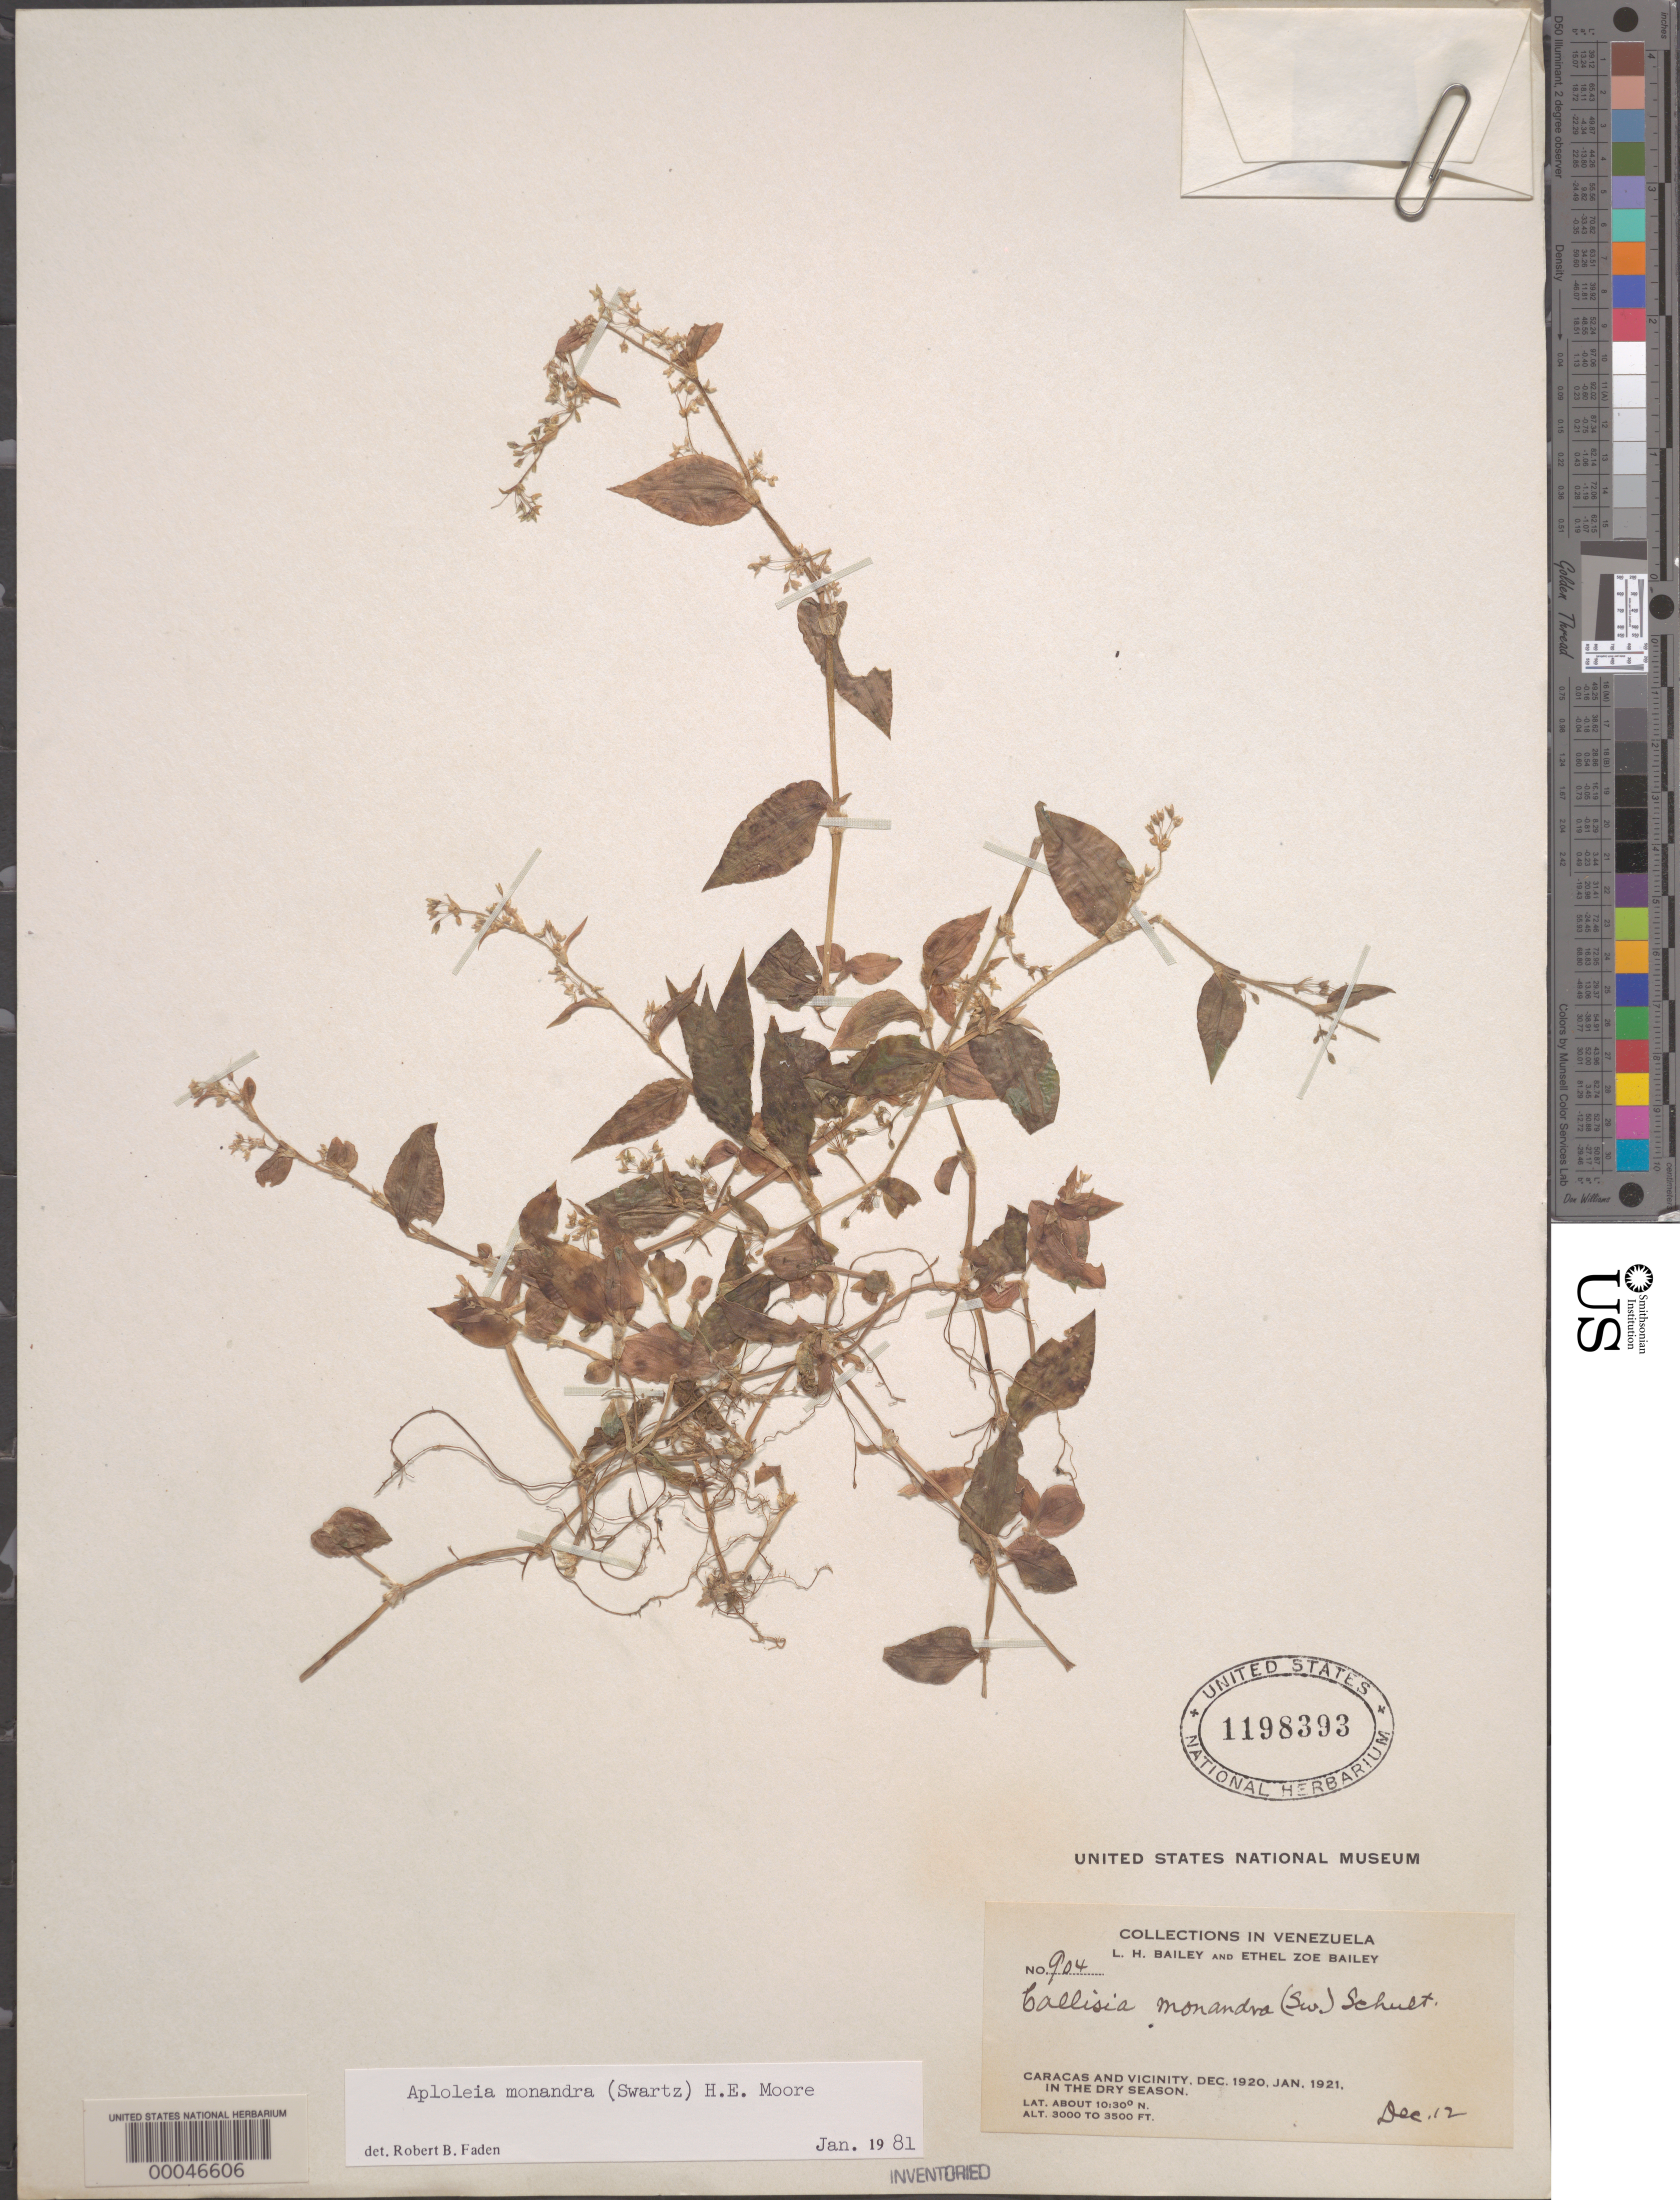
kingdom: Plantae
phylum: Tracheophyta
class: Liliopsida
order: Commelinales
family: Commelinaceae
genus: Callisia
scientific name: Callisia monandra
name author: (Sw.) Schult. & Schult. f.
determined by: Faden, Robert B., (US), Smithsonian Institution - National Museum of Natural History (UNITED STATES)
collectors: L. H. Bailey & E. Z. Bailey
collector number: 904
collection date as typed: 12 Dec 1920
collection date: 1920-12-12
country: Venezuela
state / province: Distrito Federal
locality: Near caracas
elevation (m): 915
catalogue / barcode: US 1198393